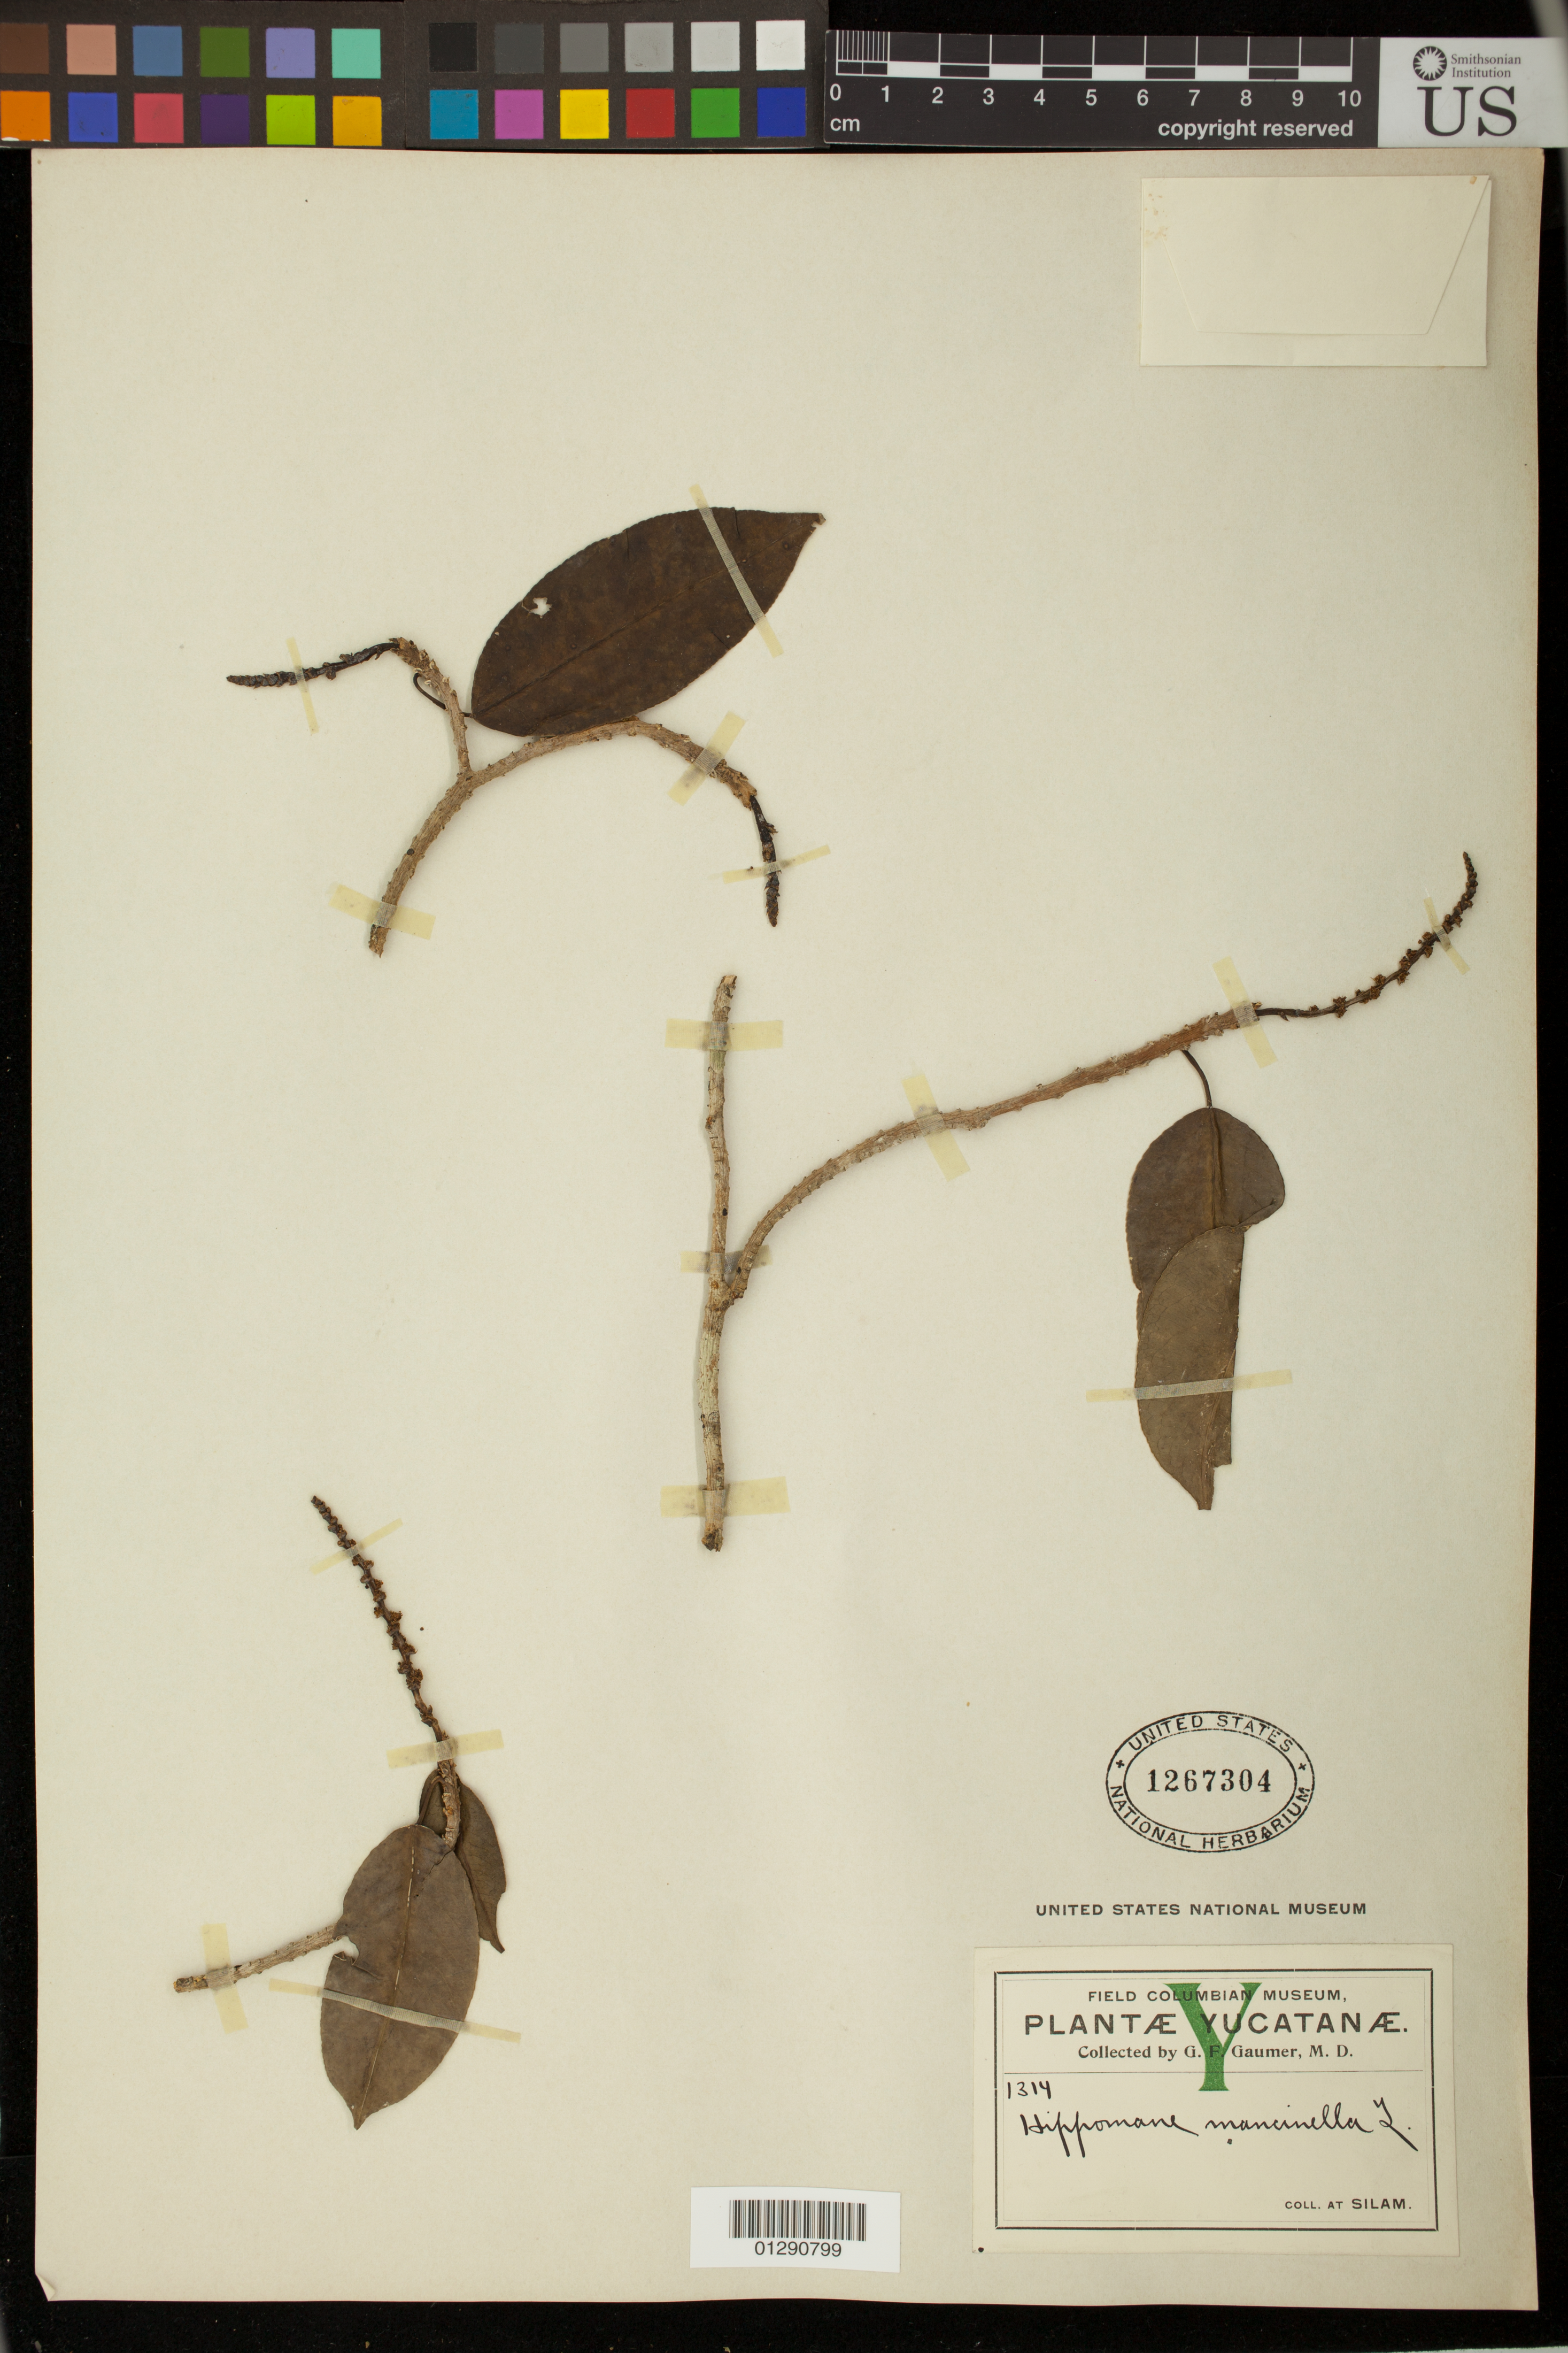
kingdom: Plantae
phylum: Tracheophyta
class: Magnoliopsida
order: Malpighiales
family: Euphorbiaceae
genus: Hippomane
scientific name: Hippomane mancinella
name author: L.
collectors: G. F. Gaumer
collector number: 1314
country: Mexico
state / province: Yucatan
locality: Silam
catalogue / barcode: US 1267304